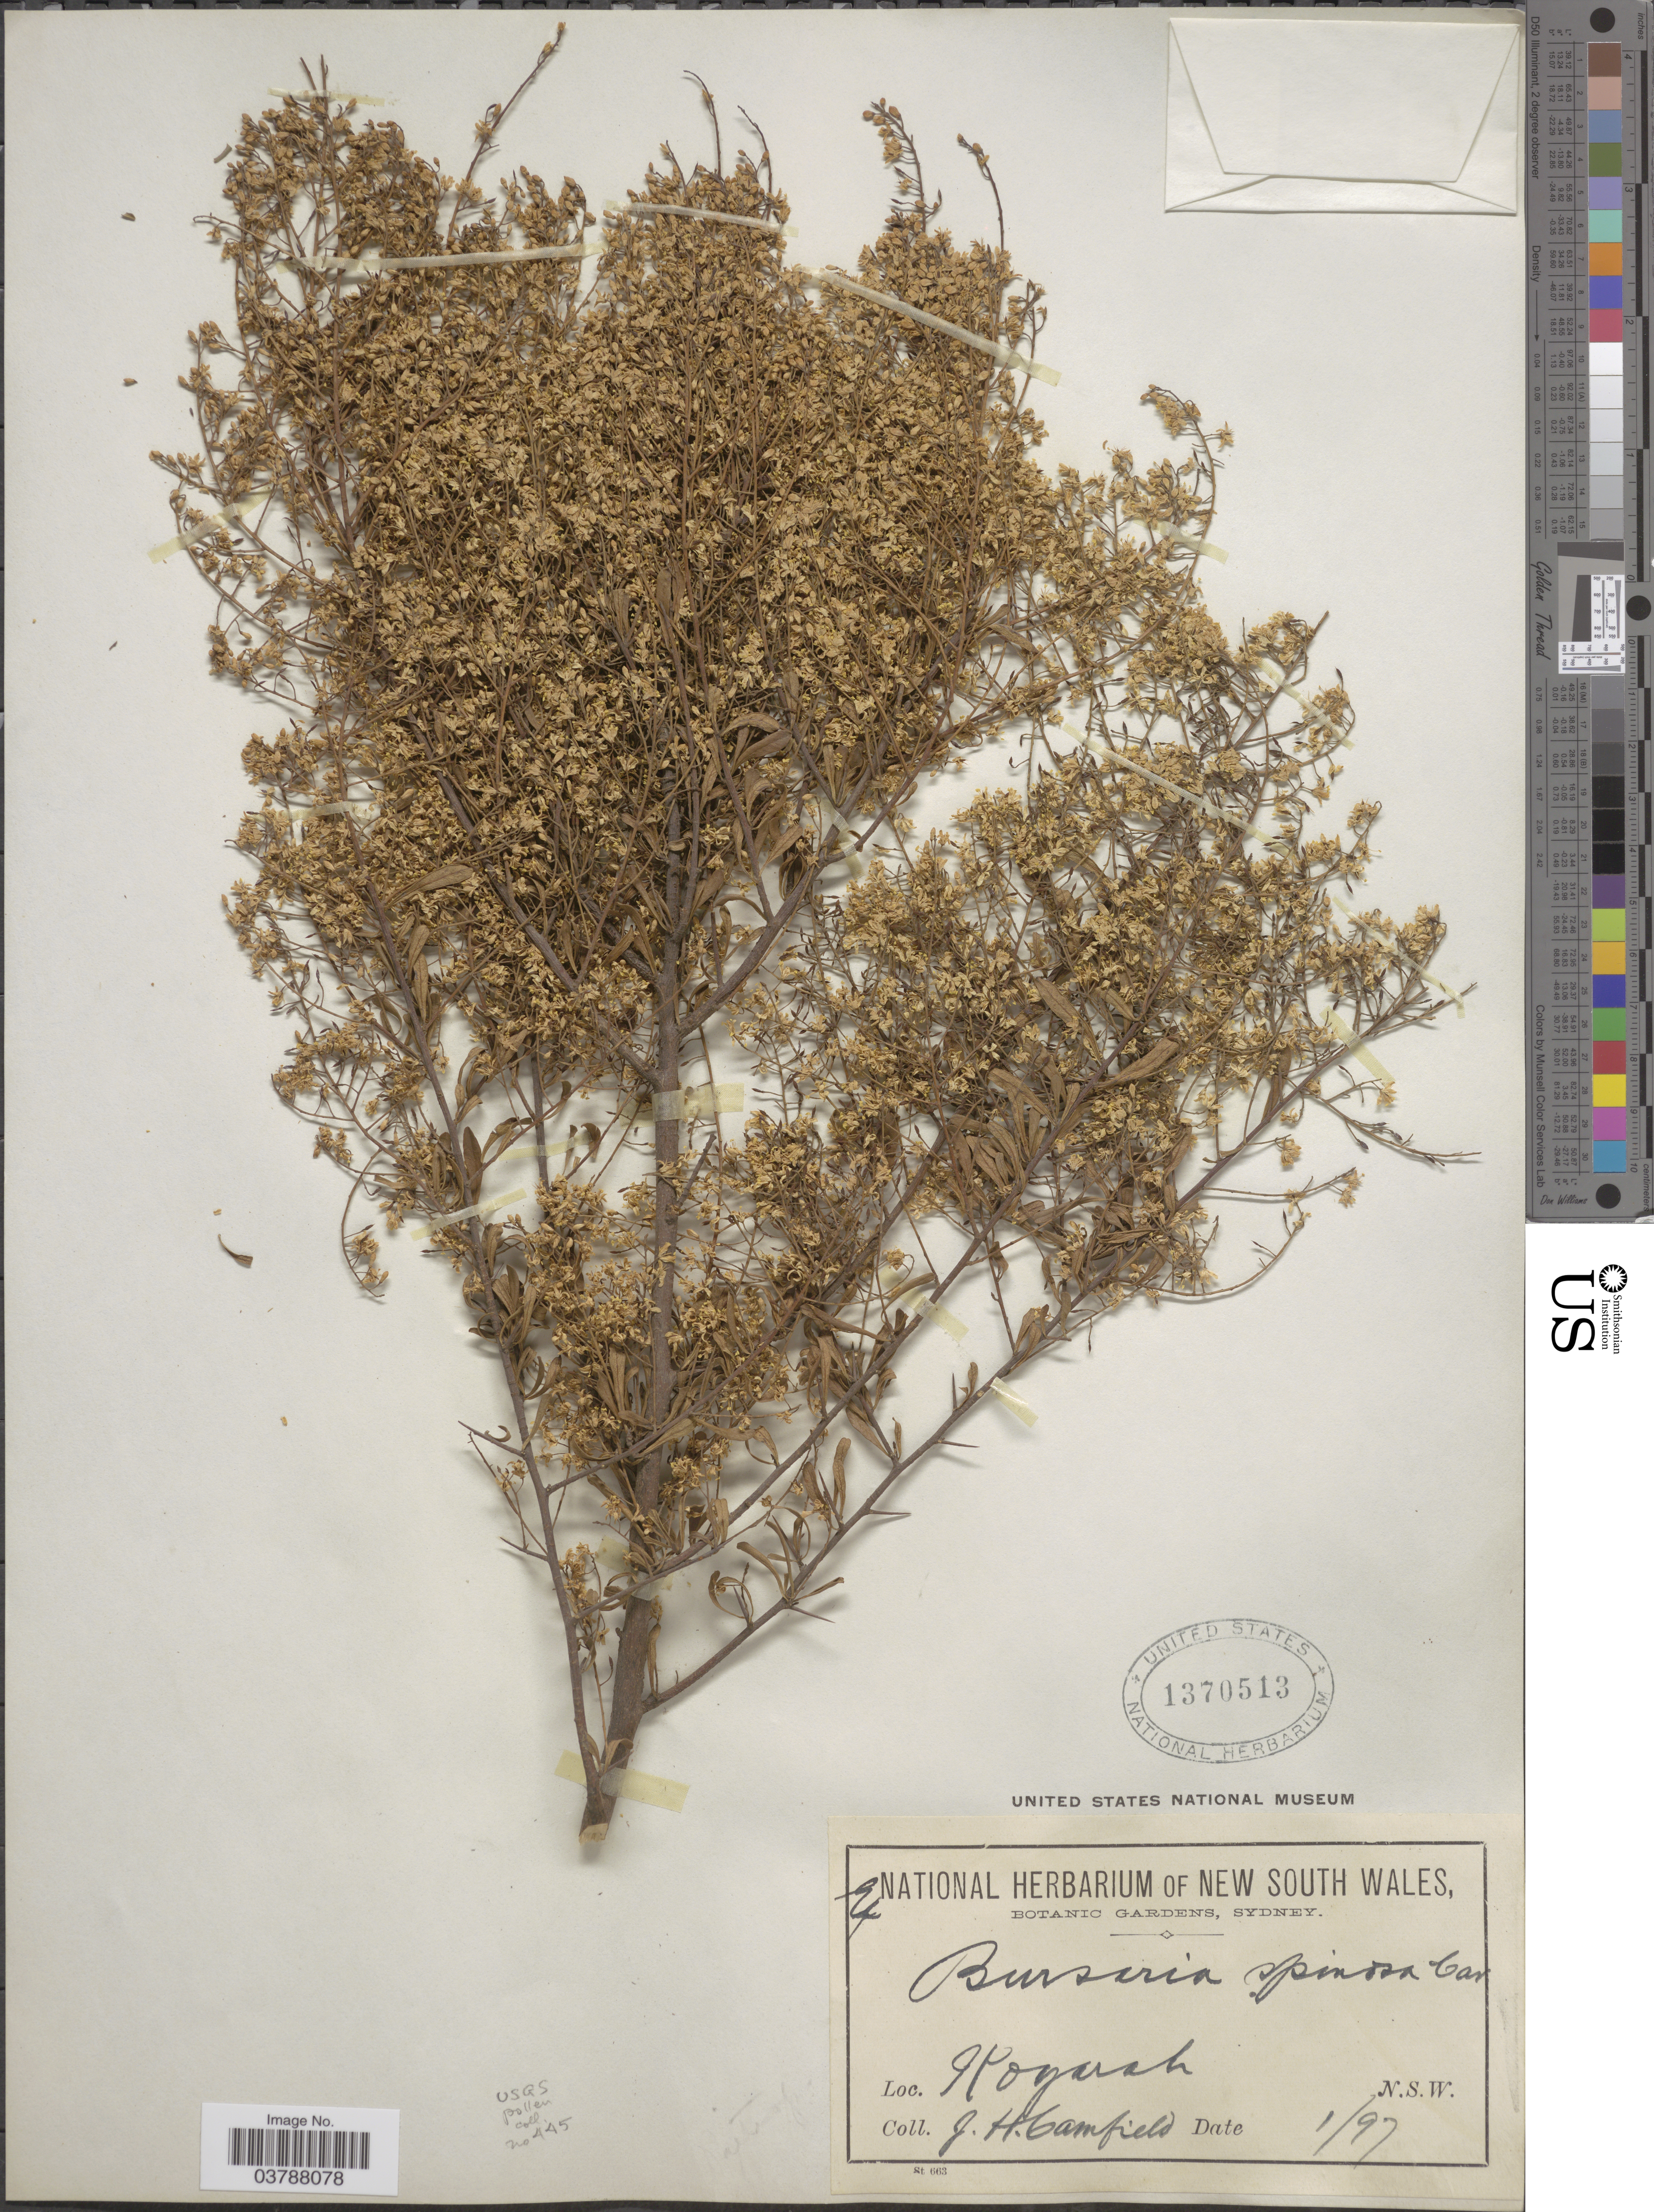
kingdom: Plantae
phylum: Tracheophyta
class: Magnoliopsida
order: Apiales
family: Pittosporaceae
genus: Bursaria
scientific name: Bursaria spinosa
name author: Cav.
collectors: J. Camfield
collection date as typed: Transcribed d/m/y: /1/97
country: Australia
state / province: New South Wales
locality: Kogarah.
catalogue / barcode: US 1370513